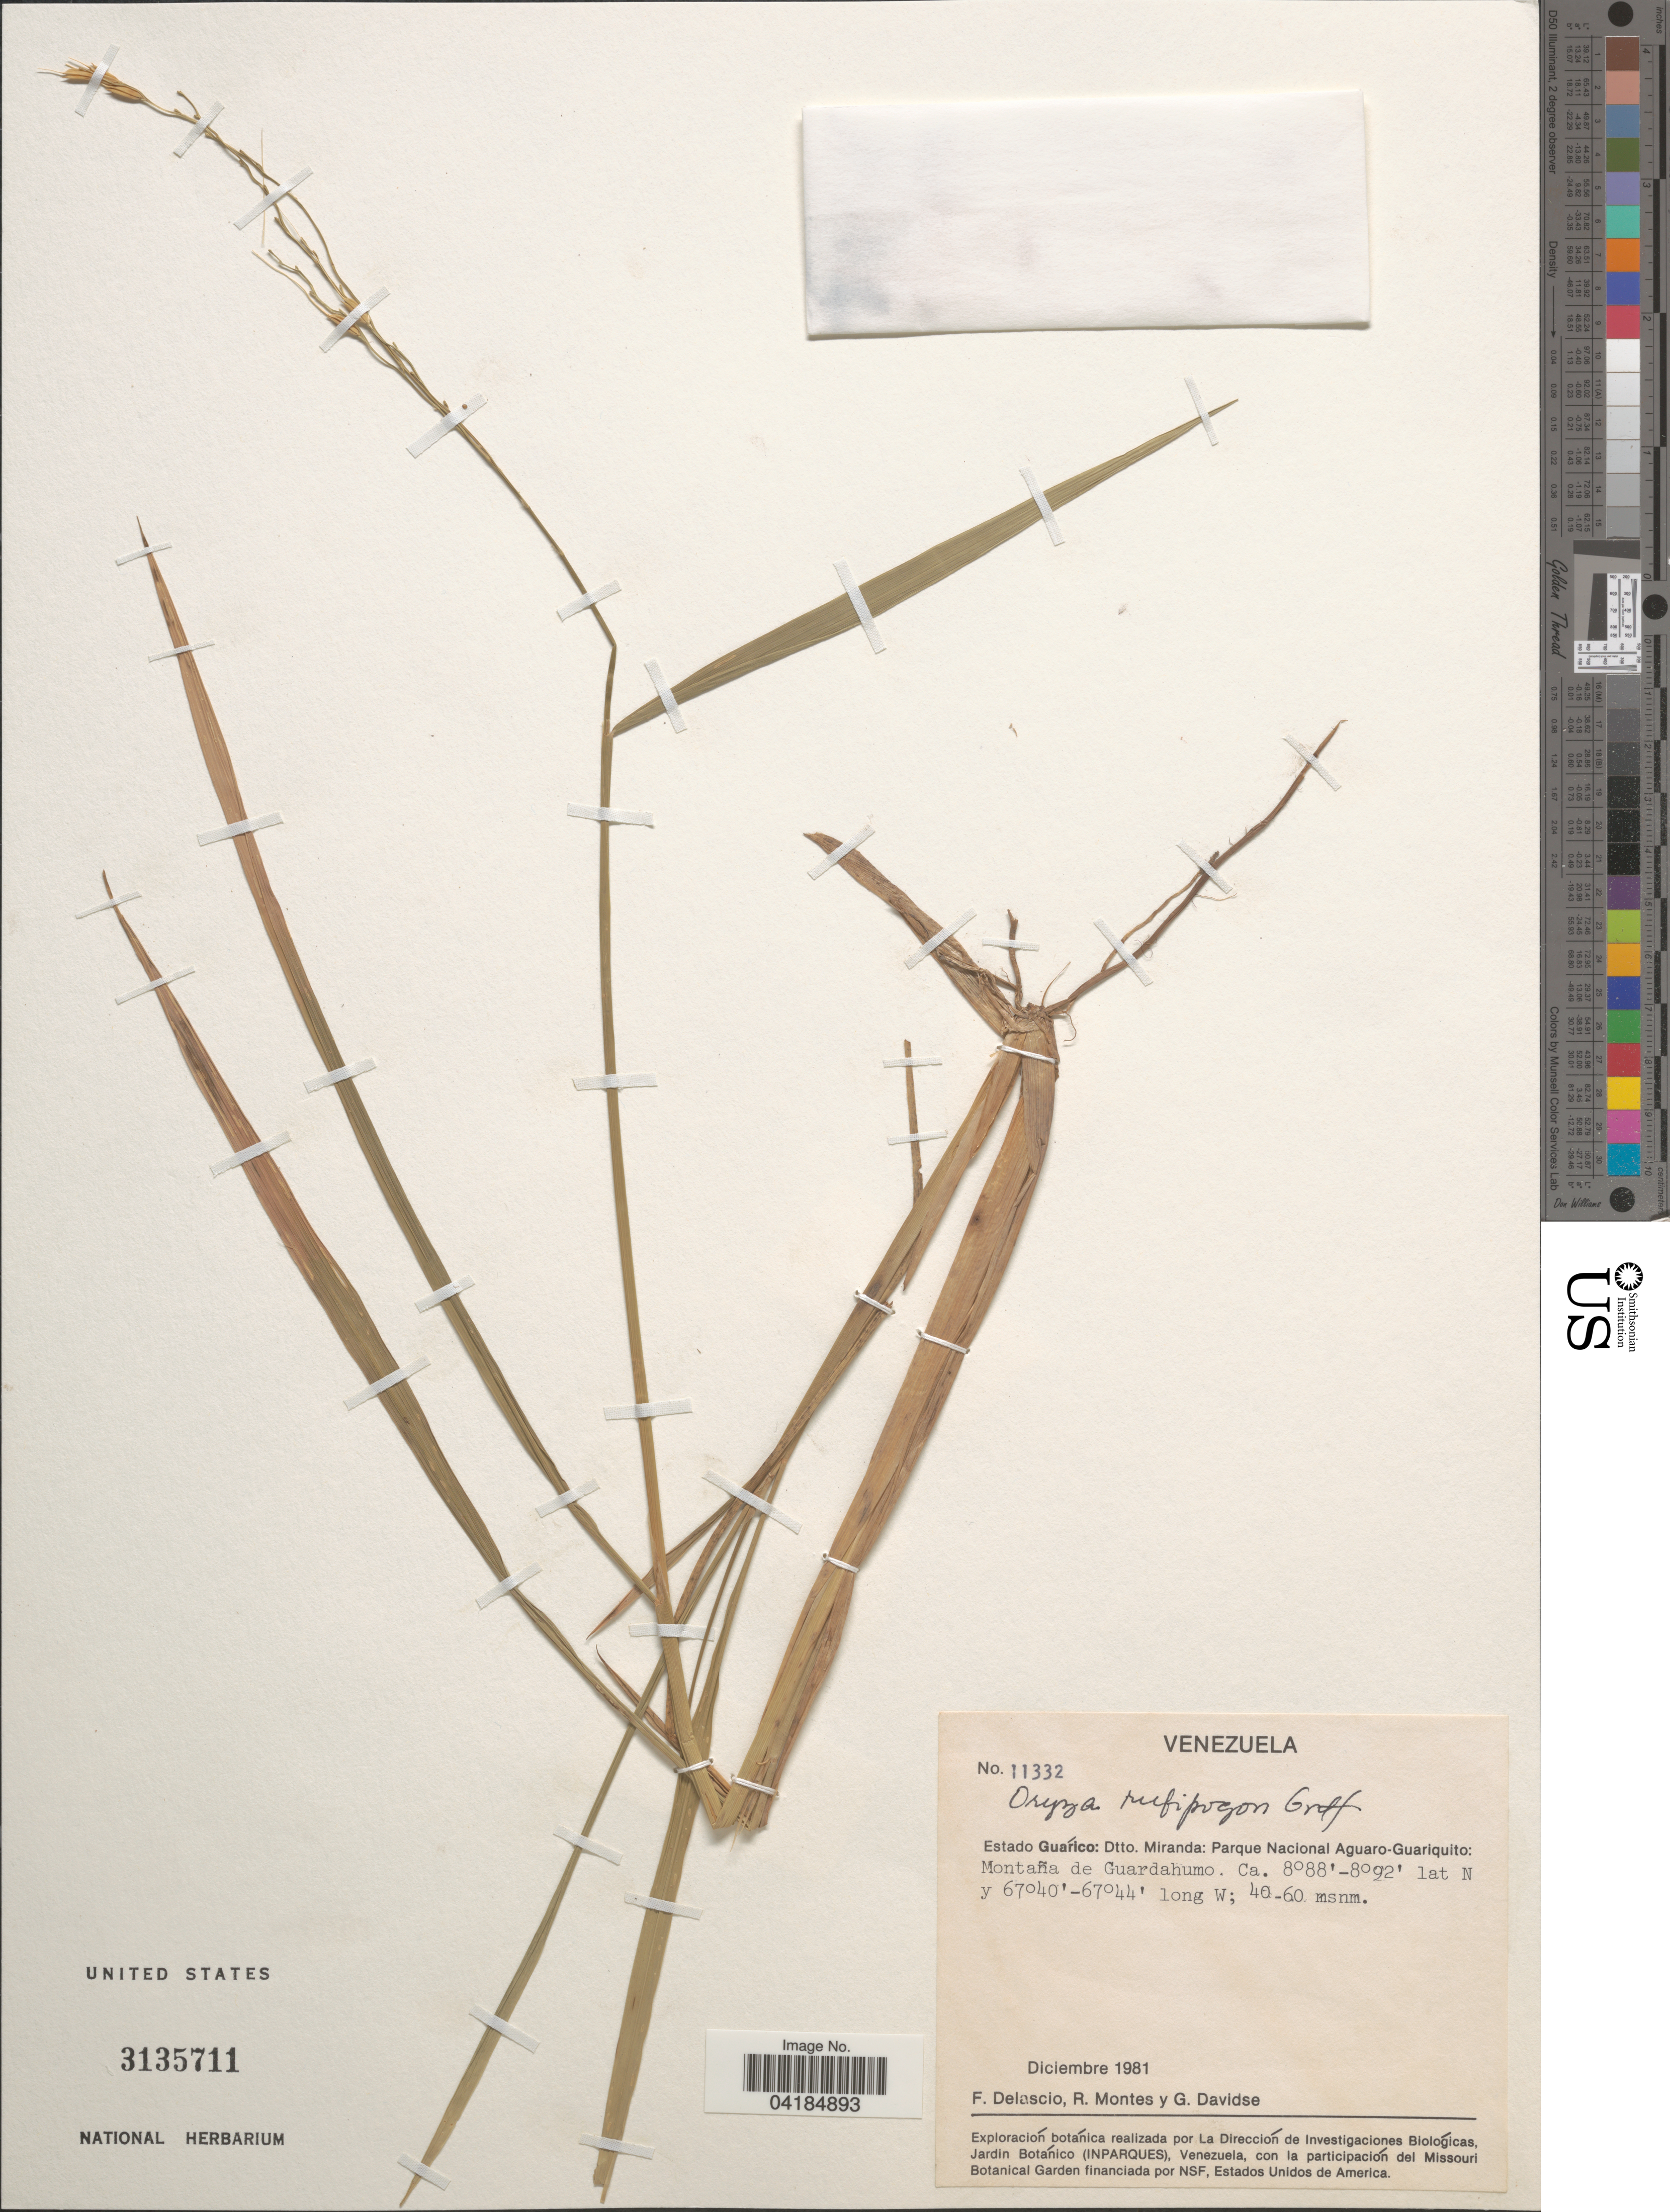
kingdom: Plantae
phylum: Tracheophyta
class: Liliopsida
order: Poales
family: Poaceae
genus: Oryza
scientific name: Oryza rufipogon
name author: Griffith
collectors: F. Delascio C., R. Montes & G. Davidse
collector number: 11332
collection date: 1981-12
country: Venezuela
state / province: Guarico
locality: Dtto. Miranda: Parque Nacional Aguaro-Guariquito: Montaña de Guardahumo.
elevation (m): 40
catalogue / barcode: US 3135711